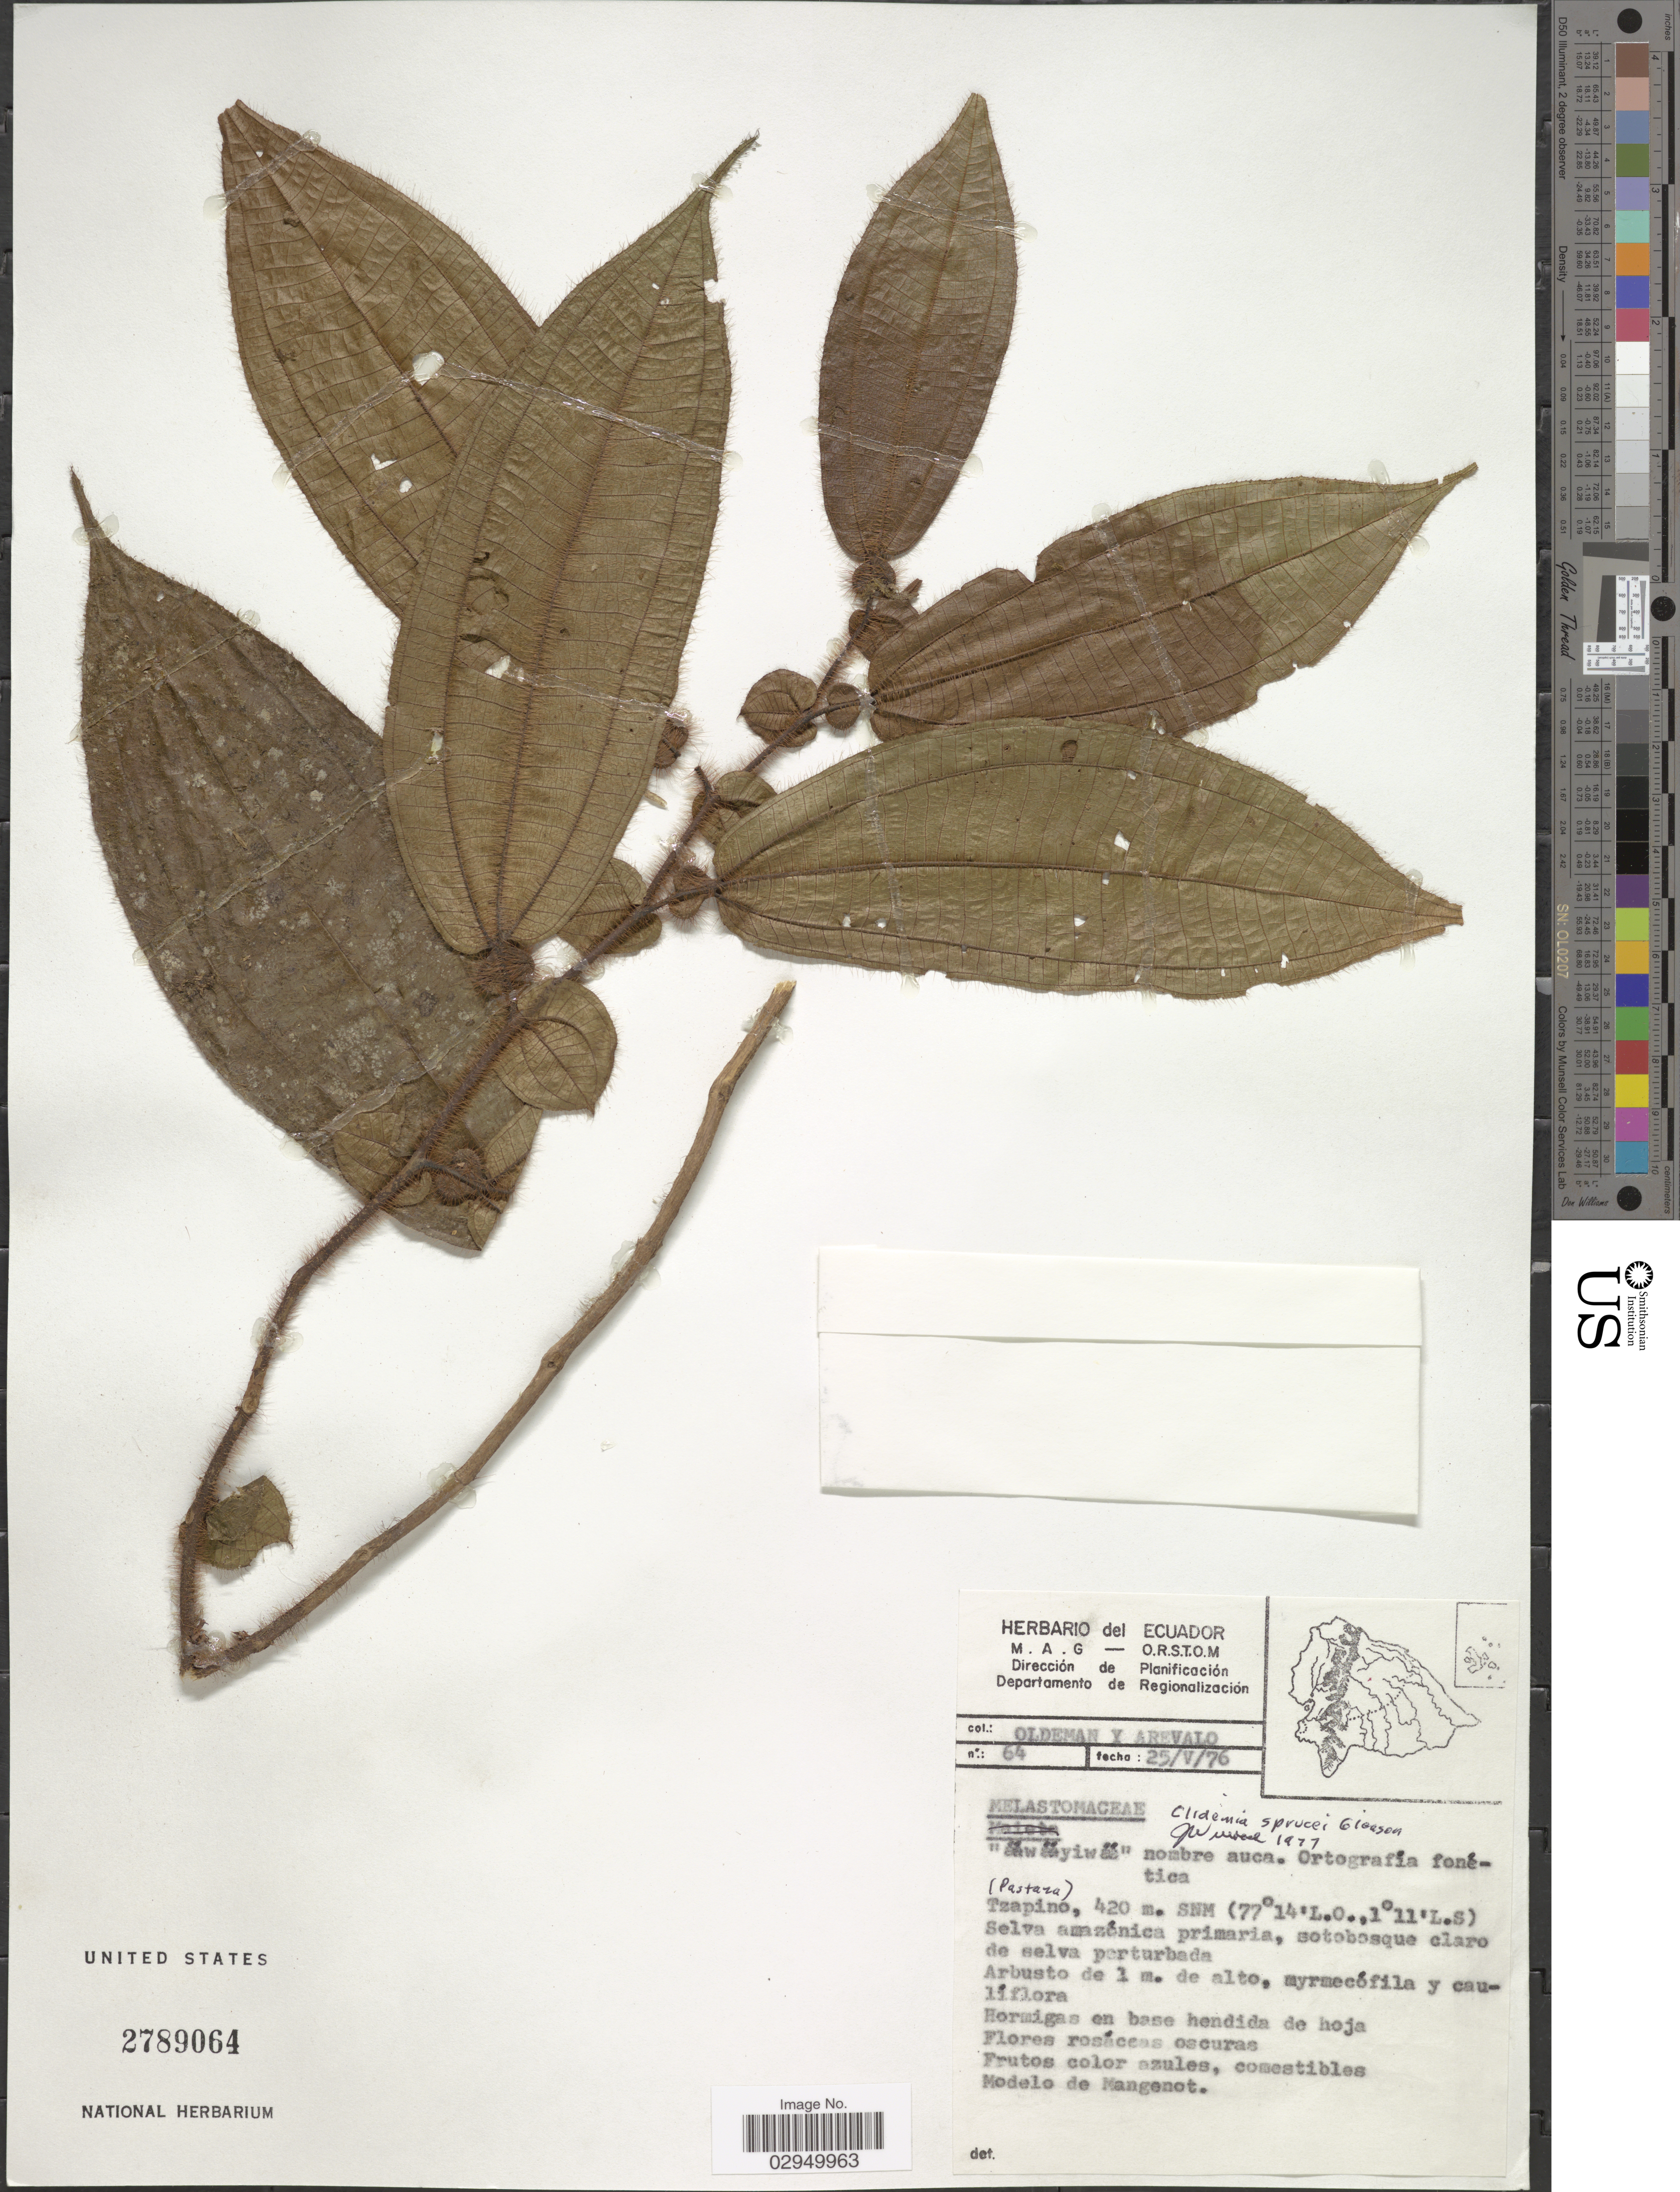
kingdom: Plantae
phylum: Tracheophyta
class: Magnoliopsida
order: Myrtales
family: Melastomataceae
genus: Clidemia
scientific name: Clidemia sprucei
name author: Gleason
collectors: -- Oldeman & -. Arevalo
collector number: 64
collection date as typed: Transcribed d/m/y: 25/5/76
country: Ecuador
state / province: Pastaza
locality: Tzapino, SNM.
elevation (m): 420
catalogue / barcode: US 2789064